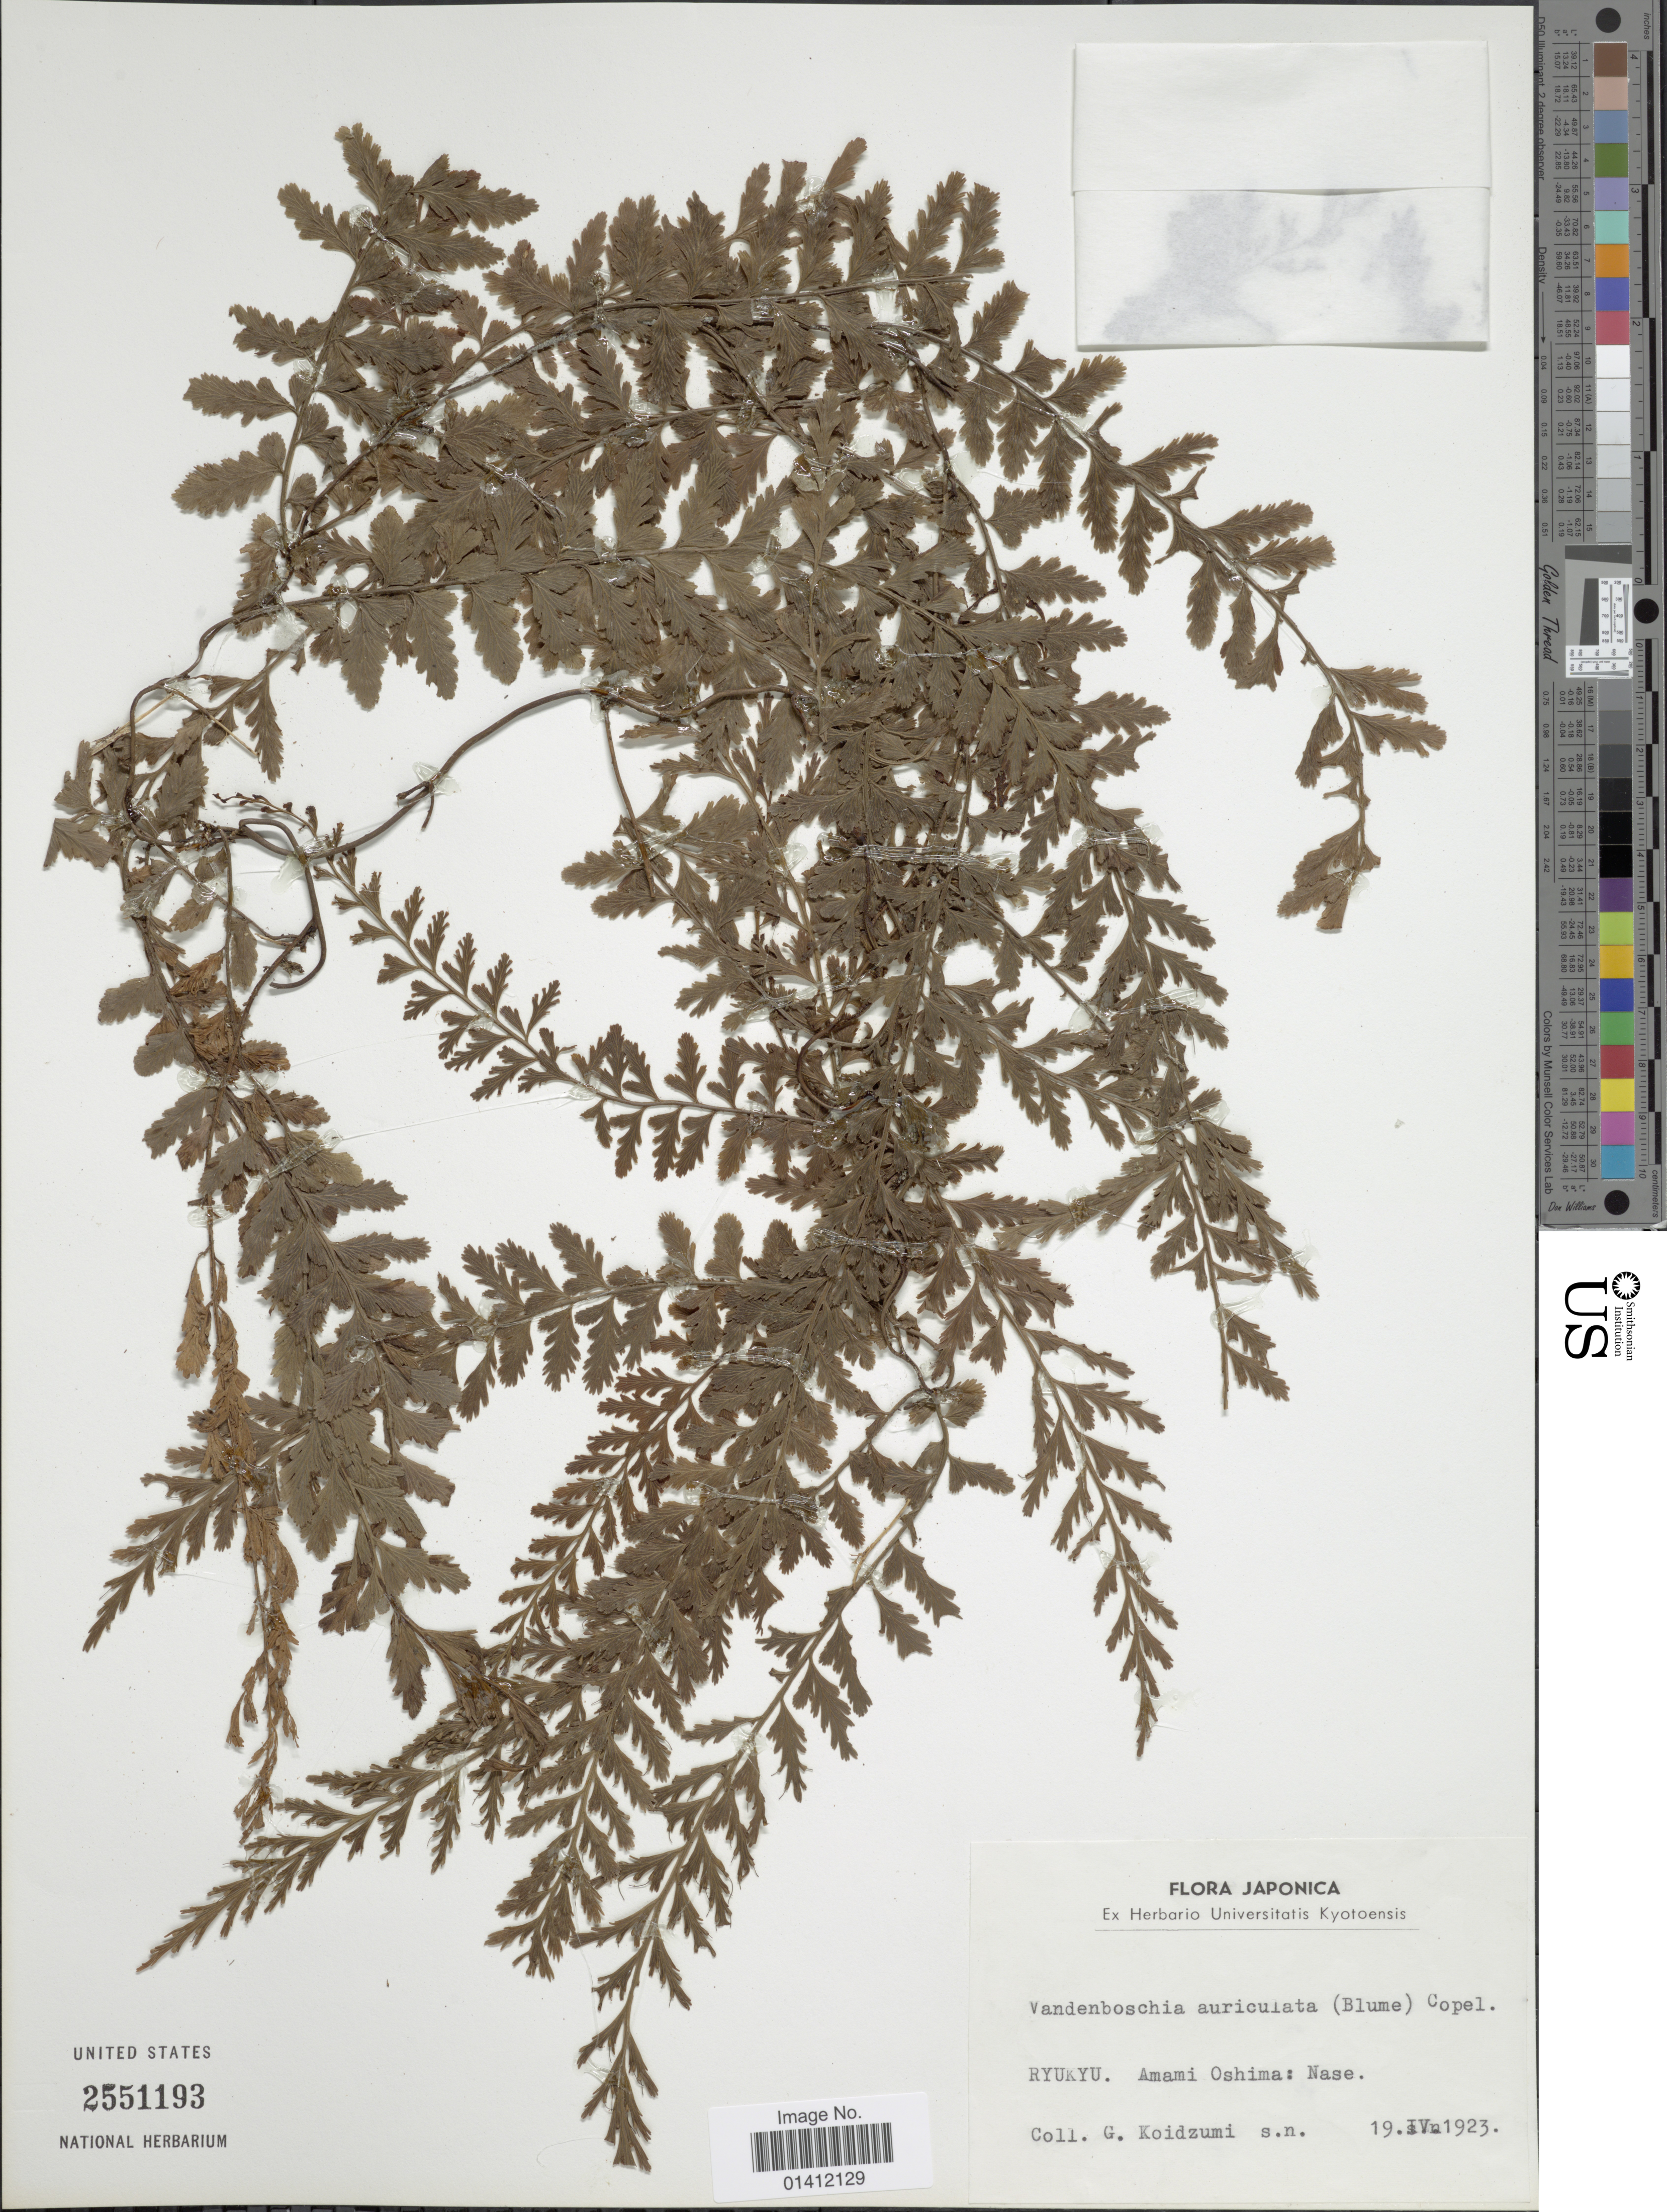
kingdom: Plantae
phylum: Tracheophyta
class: Polypodiopsida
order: Hymenophyllales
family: Hymenophyllaceae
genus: Vandenboschia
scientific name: Vandenboschia auriculata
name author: (Blume) Copel.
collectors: G. Koidzumi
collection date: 1923-04-19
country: Japan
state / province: Okinawa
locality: Ryukyu. Amami Oshima: Nase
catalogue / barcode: US 2551193